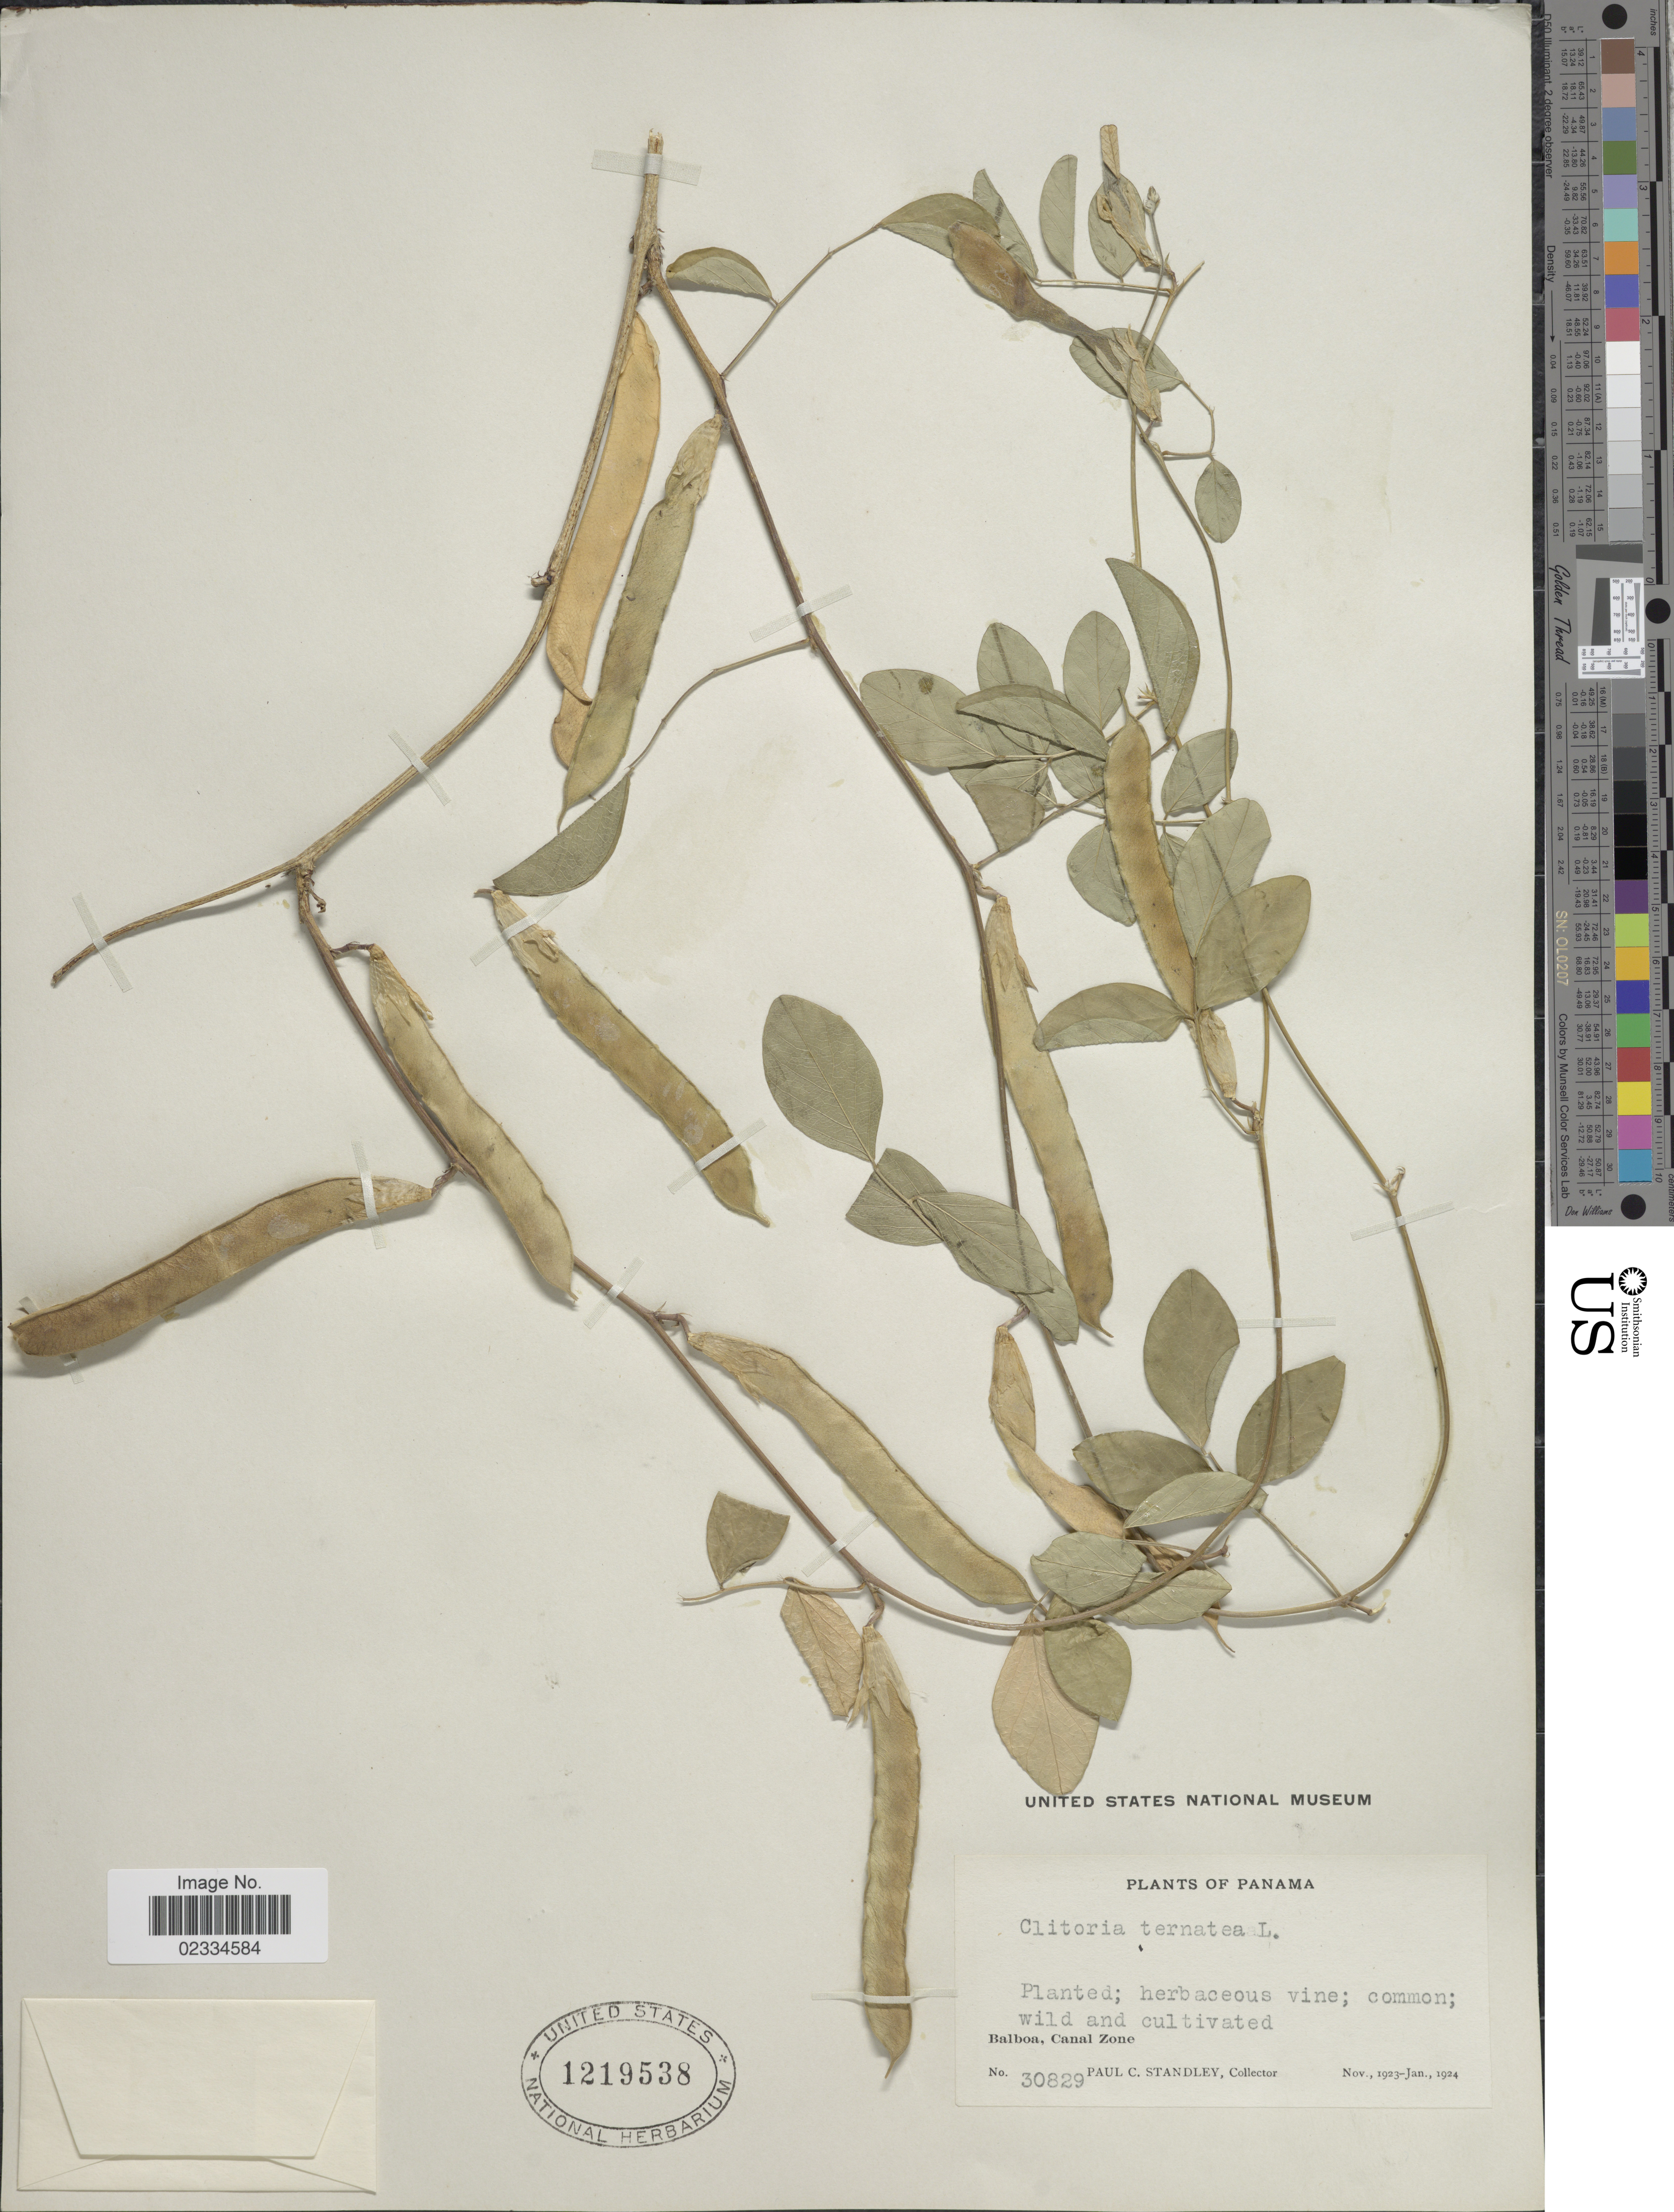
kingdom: Plantae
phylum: Tracheophyta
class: Magnoliopsida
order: Fabales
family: Fabaceae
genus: Clitoria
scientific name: Clitoria ternatea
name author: L.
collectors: P. C. Standley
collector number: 30829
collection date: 1923-11/1924-01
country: Panama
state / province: Colón / Panamá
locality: Balboa, Canal Zone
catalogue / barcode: US 1219538